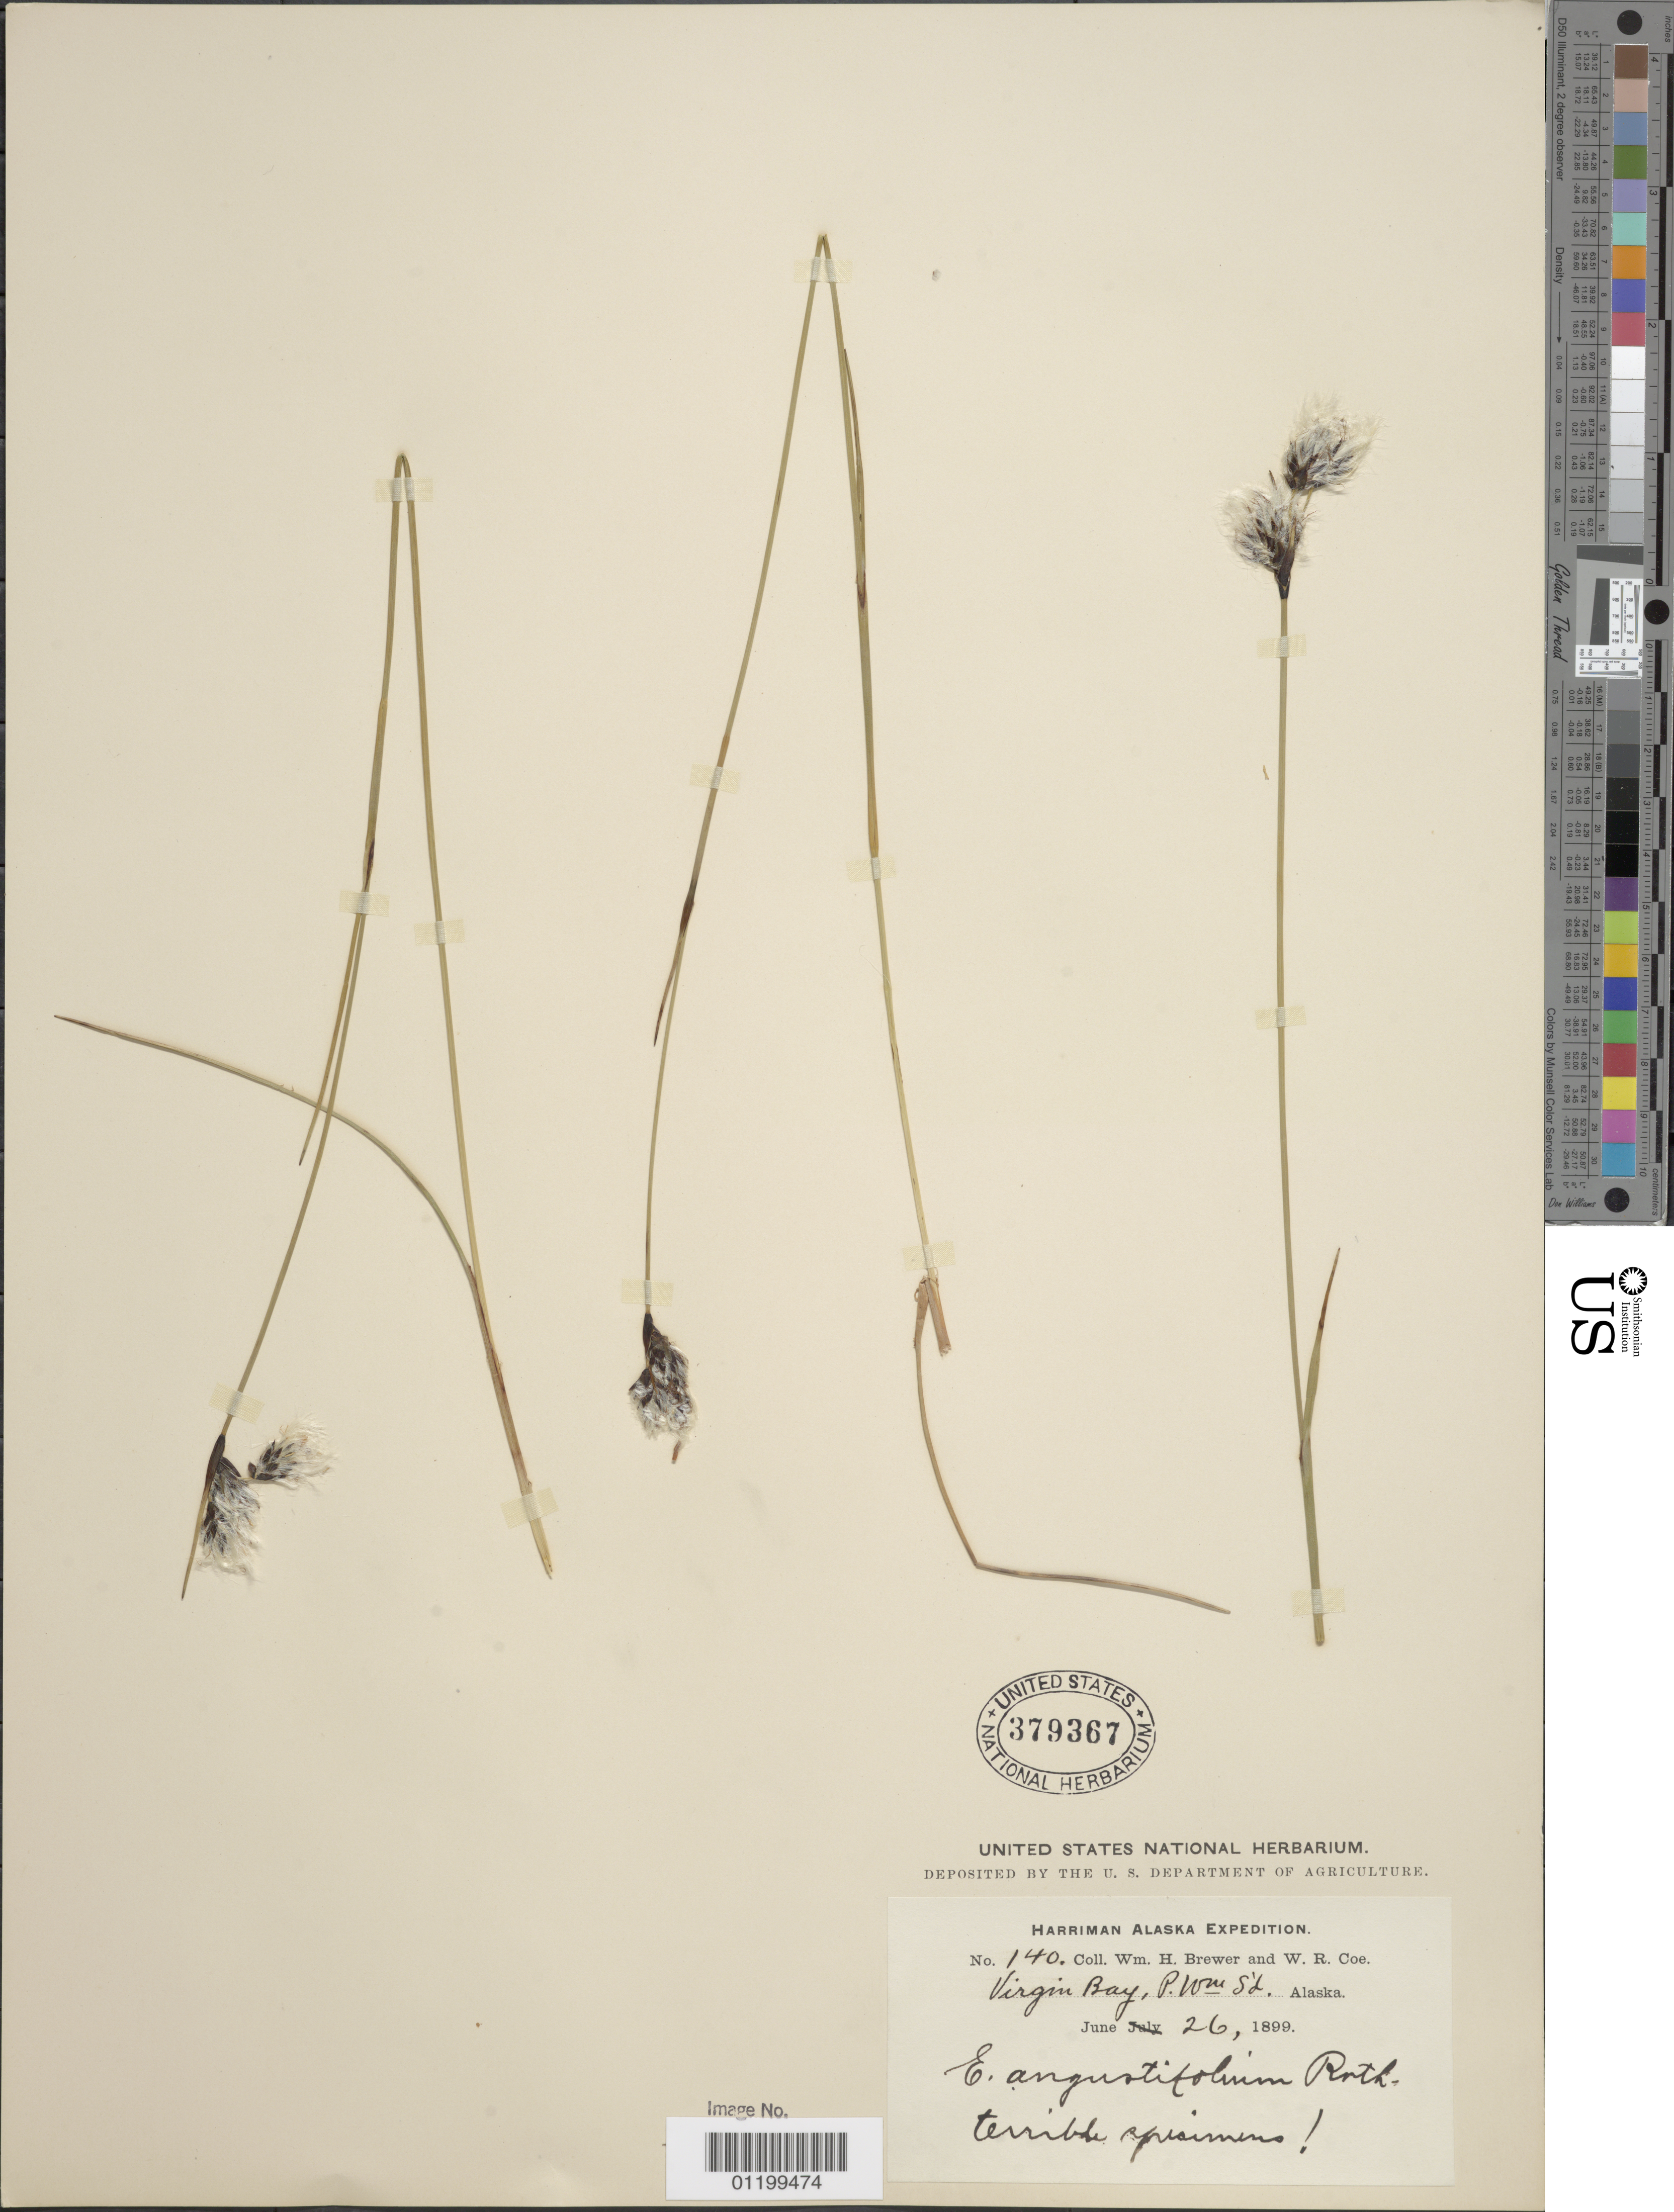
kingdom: Plantae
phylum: Tracheophyta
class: Liliopsida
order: Poales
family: Cyperaceae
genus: Eriophorum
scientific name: Eriophorum angustifolium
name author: Honck.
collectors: W. H. Brewer & W. Coe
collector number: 140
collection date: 1899-06-26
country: United States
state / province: Alaska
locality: Virgin Bay, Prince William Sound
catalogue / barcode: US 379367